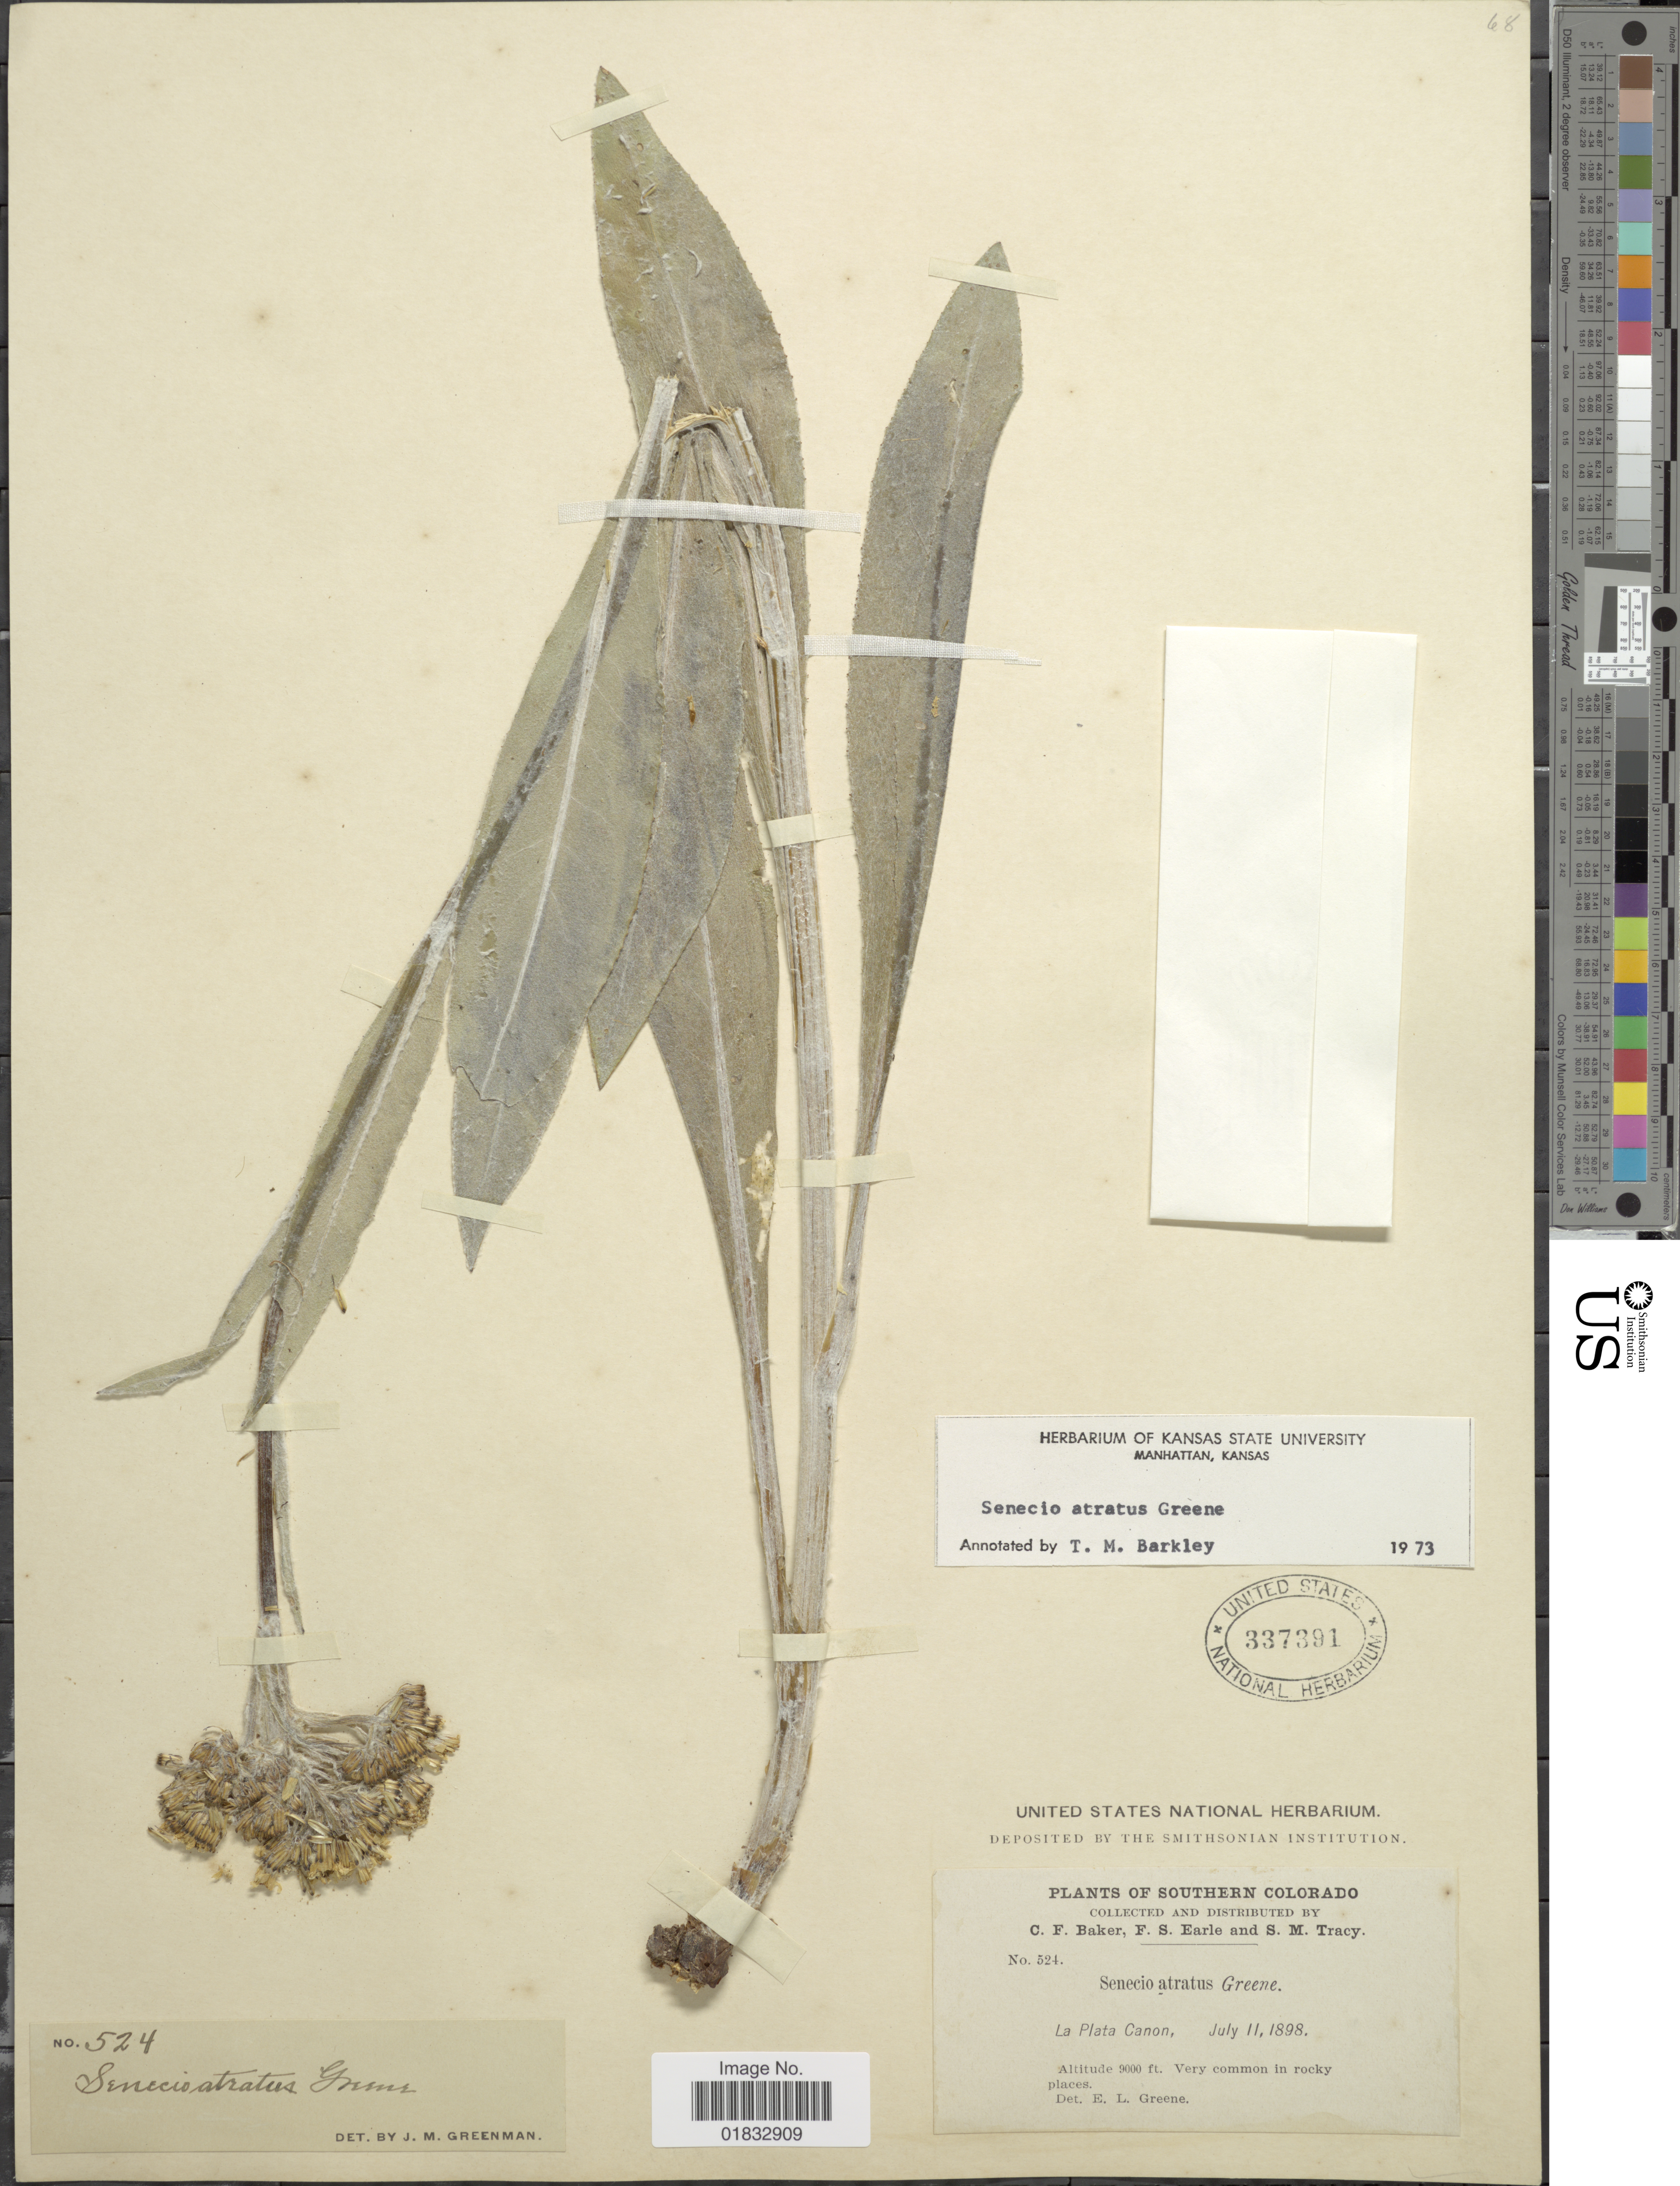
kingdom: Plantae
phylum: Tracheophyta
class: Magnoliopsida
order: Asterales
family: Asteraceae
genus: Senecio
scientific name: Senecio atratus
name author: Greene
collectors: C. F. Baker, F. S. Earle & S. M. Tracy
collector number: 524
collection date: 1898-07-11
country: United States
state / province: Colorado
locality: Southern Colorado, La Plata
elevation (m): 2743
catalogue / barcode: US 337391